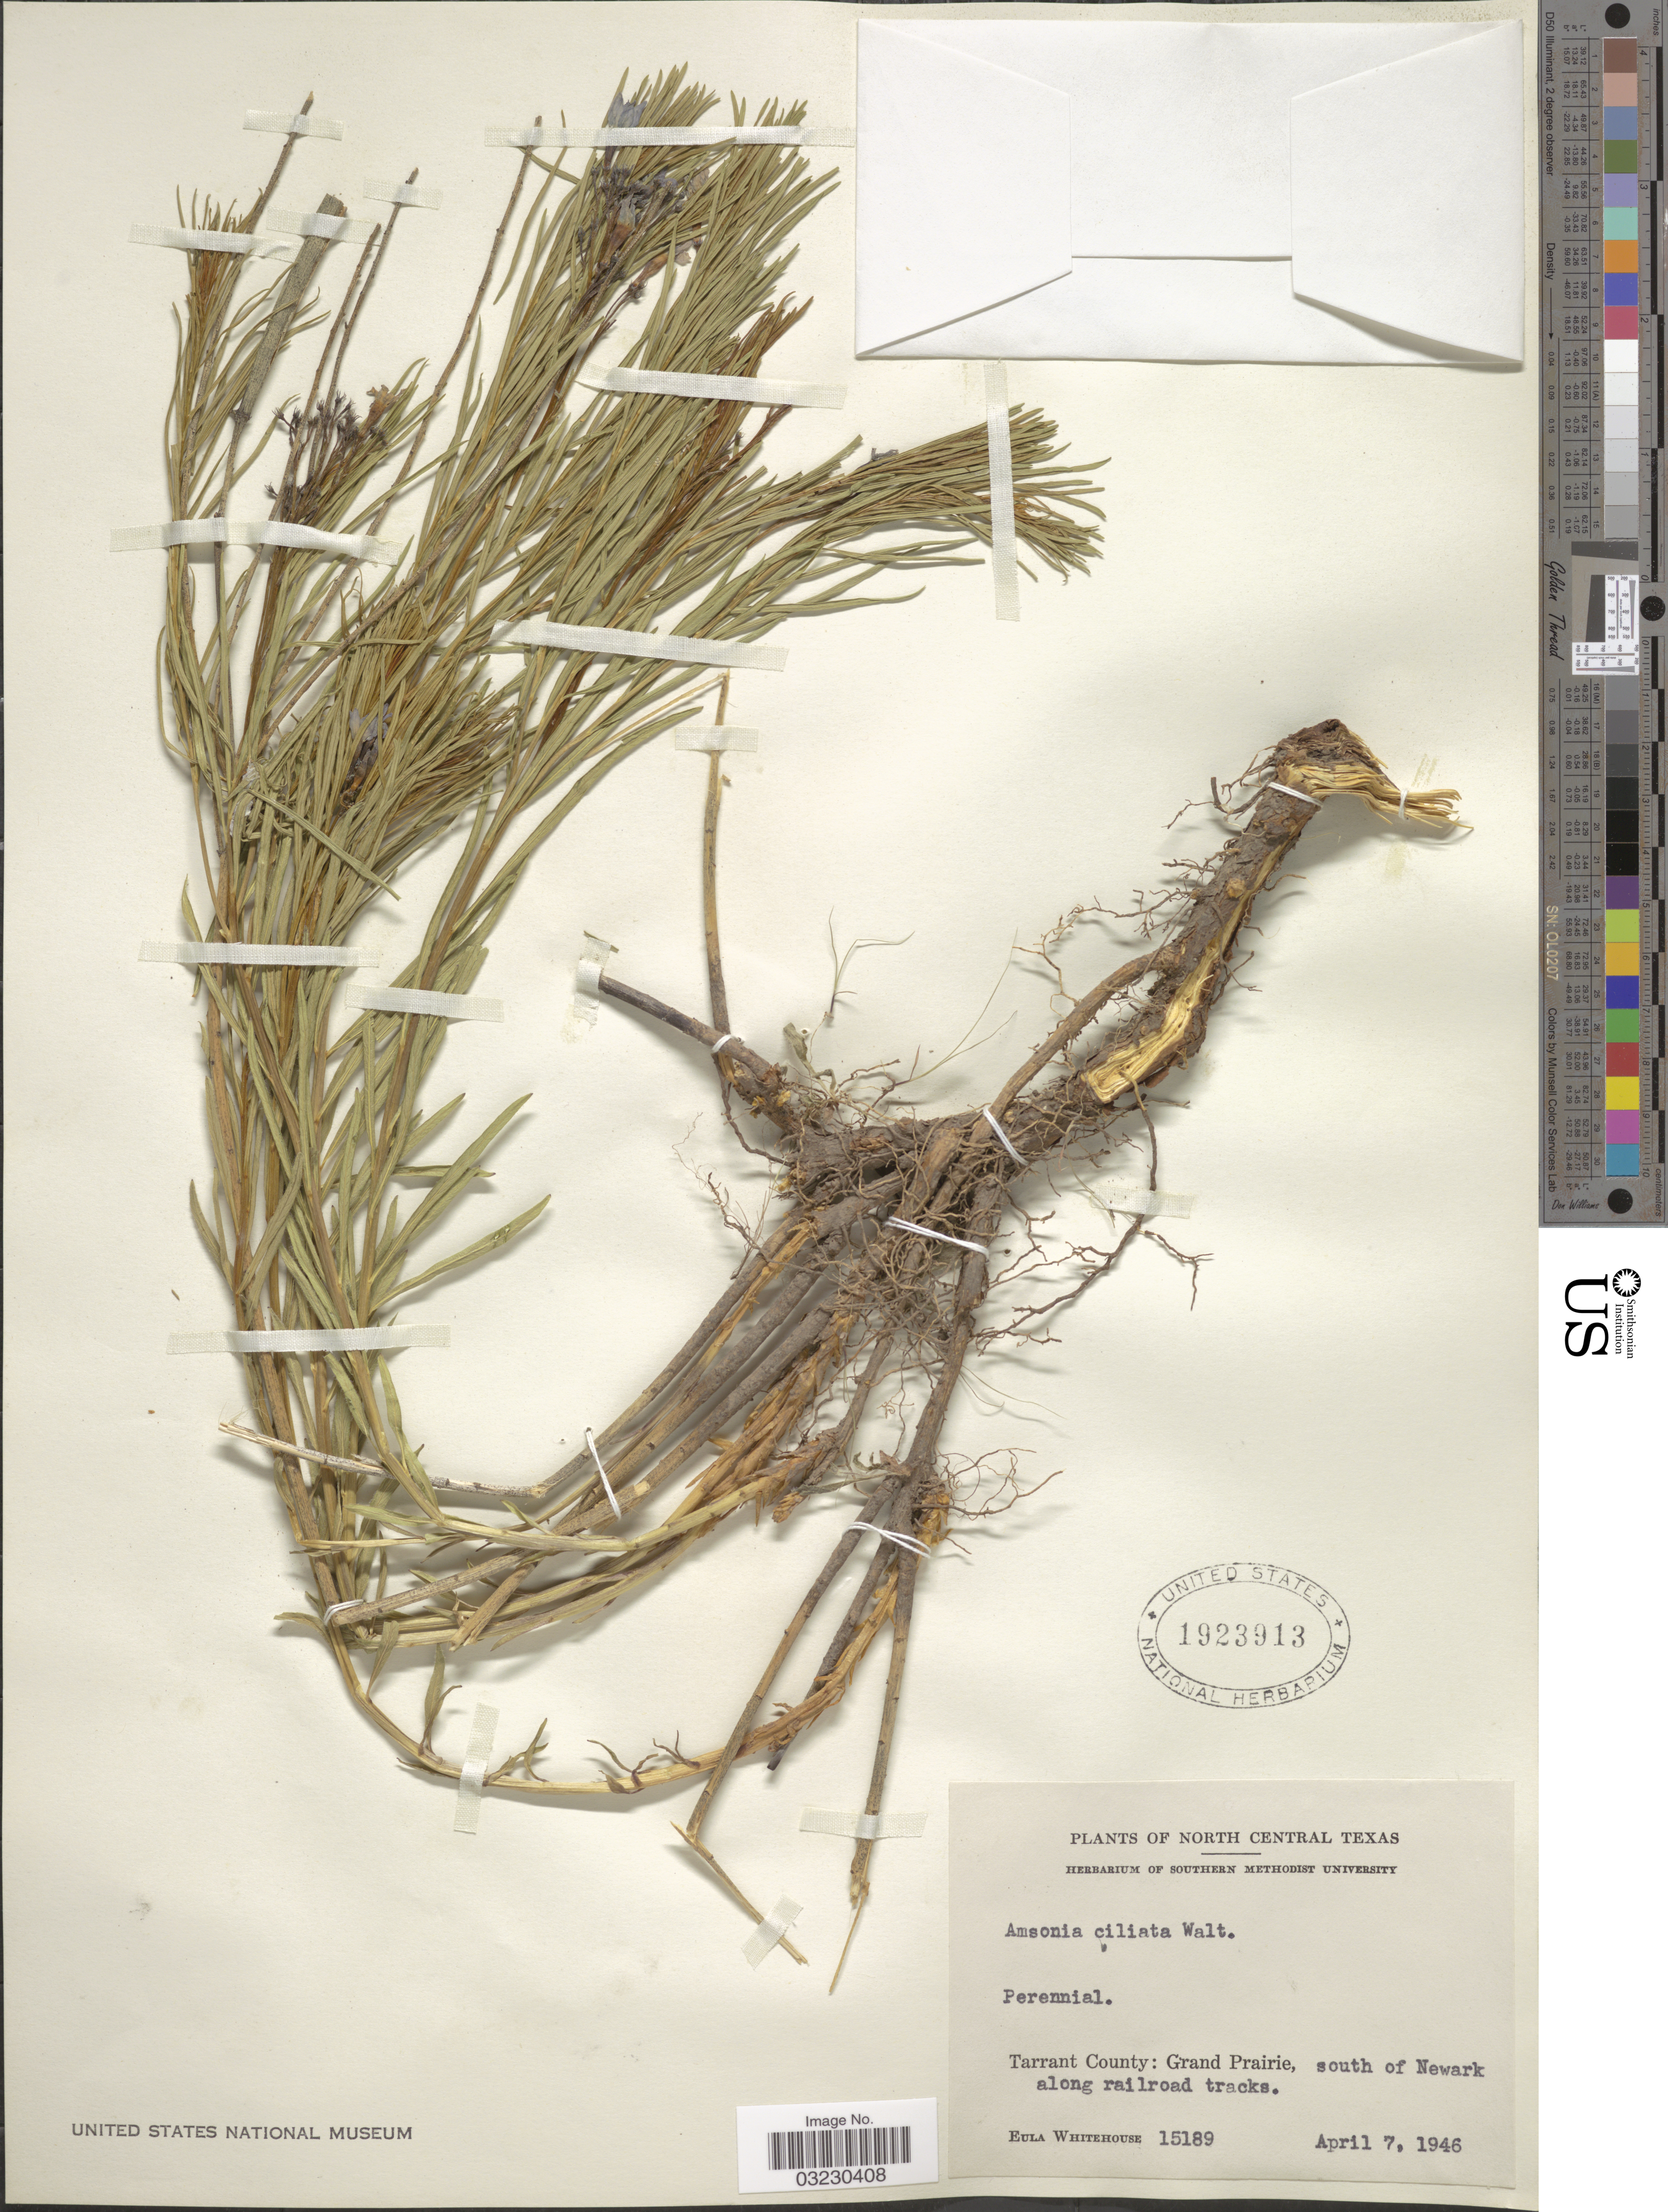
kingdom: Plantae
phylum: Tracheophyta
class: Magnoliopsida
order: Gentianales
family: Apocynaceae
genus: Amsonia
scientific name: Amsonia ciliata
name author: Walter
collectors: E. Whitehouse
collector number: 15189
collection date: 1946-04-07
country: United States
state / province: Texas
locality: North Central Texas. Tarrant County: Grand Prairie, south of Newark along railroad tracks.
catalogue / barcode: US 1923913